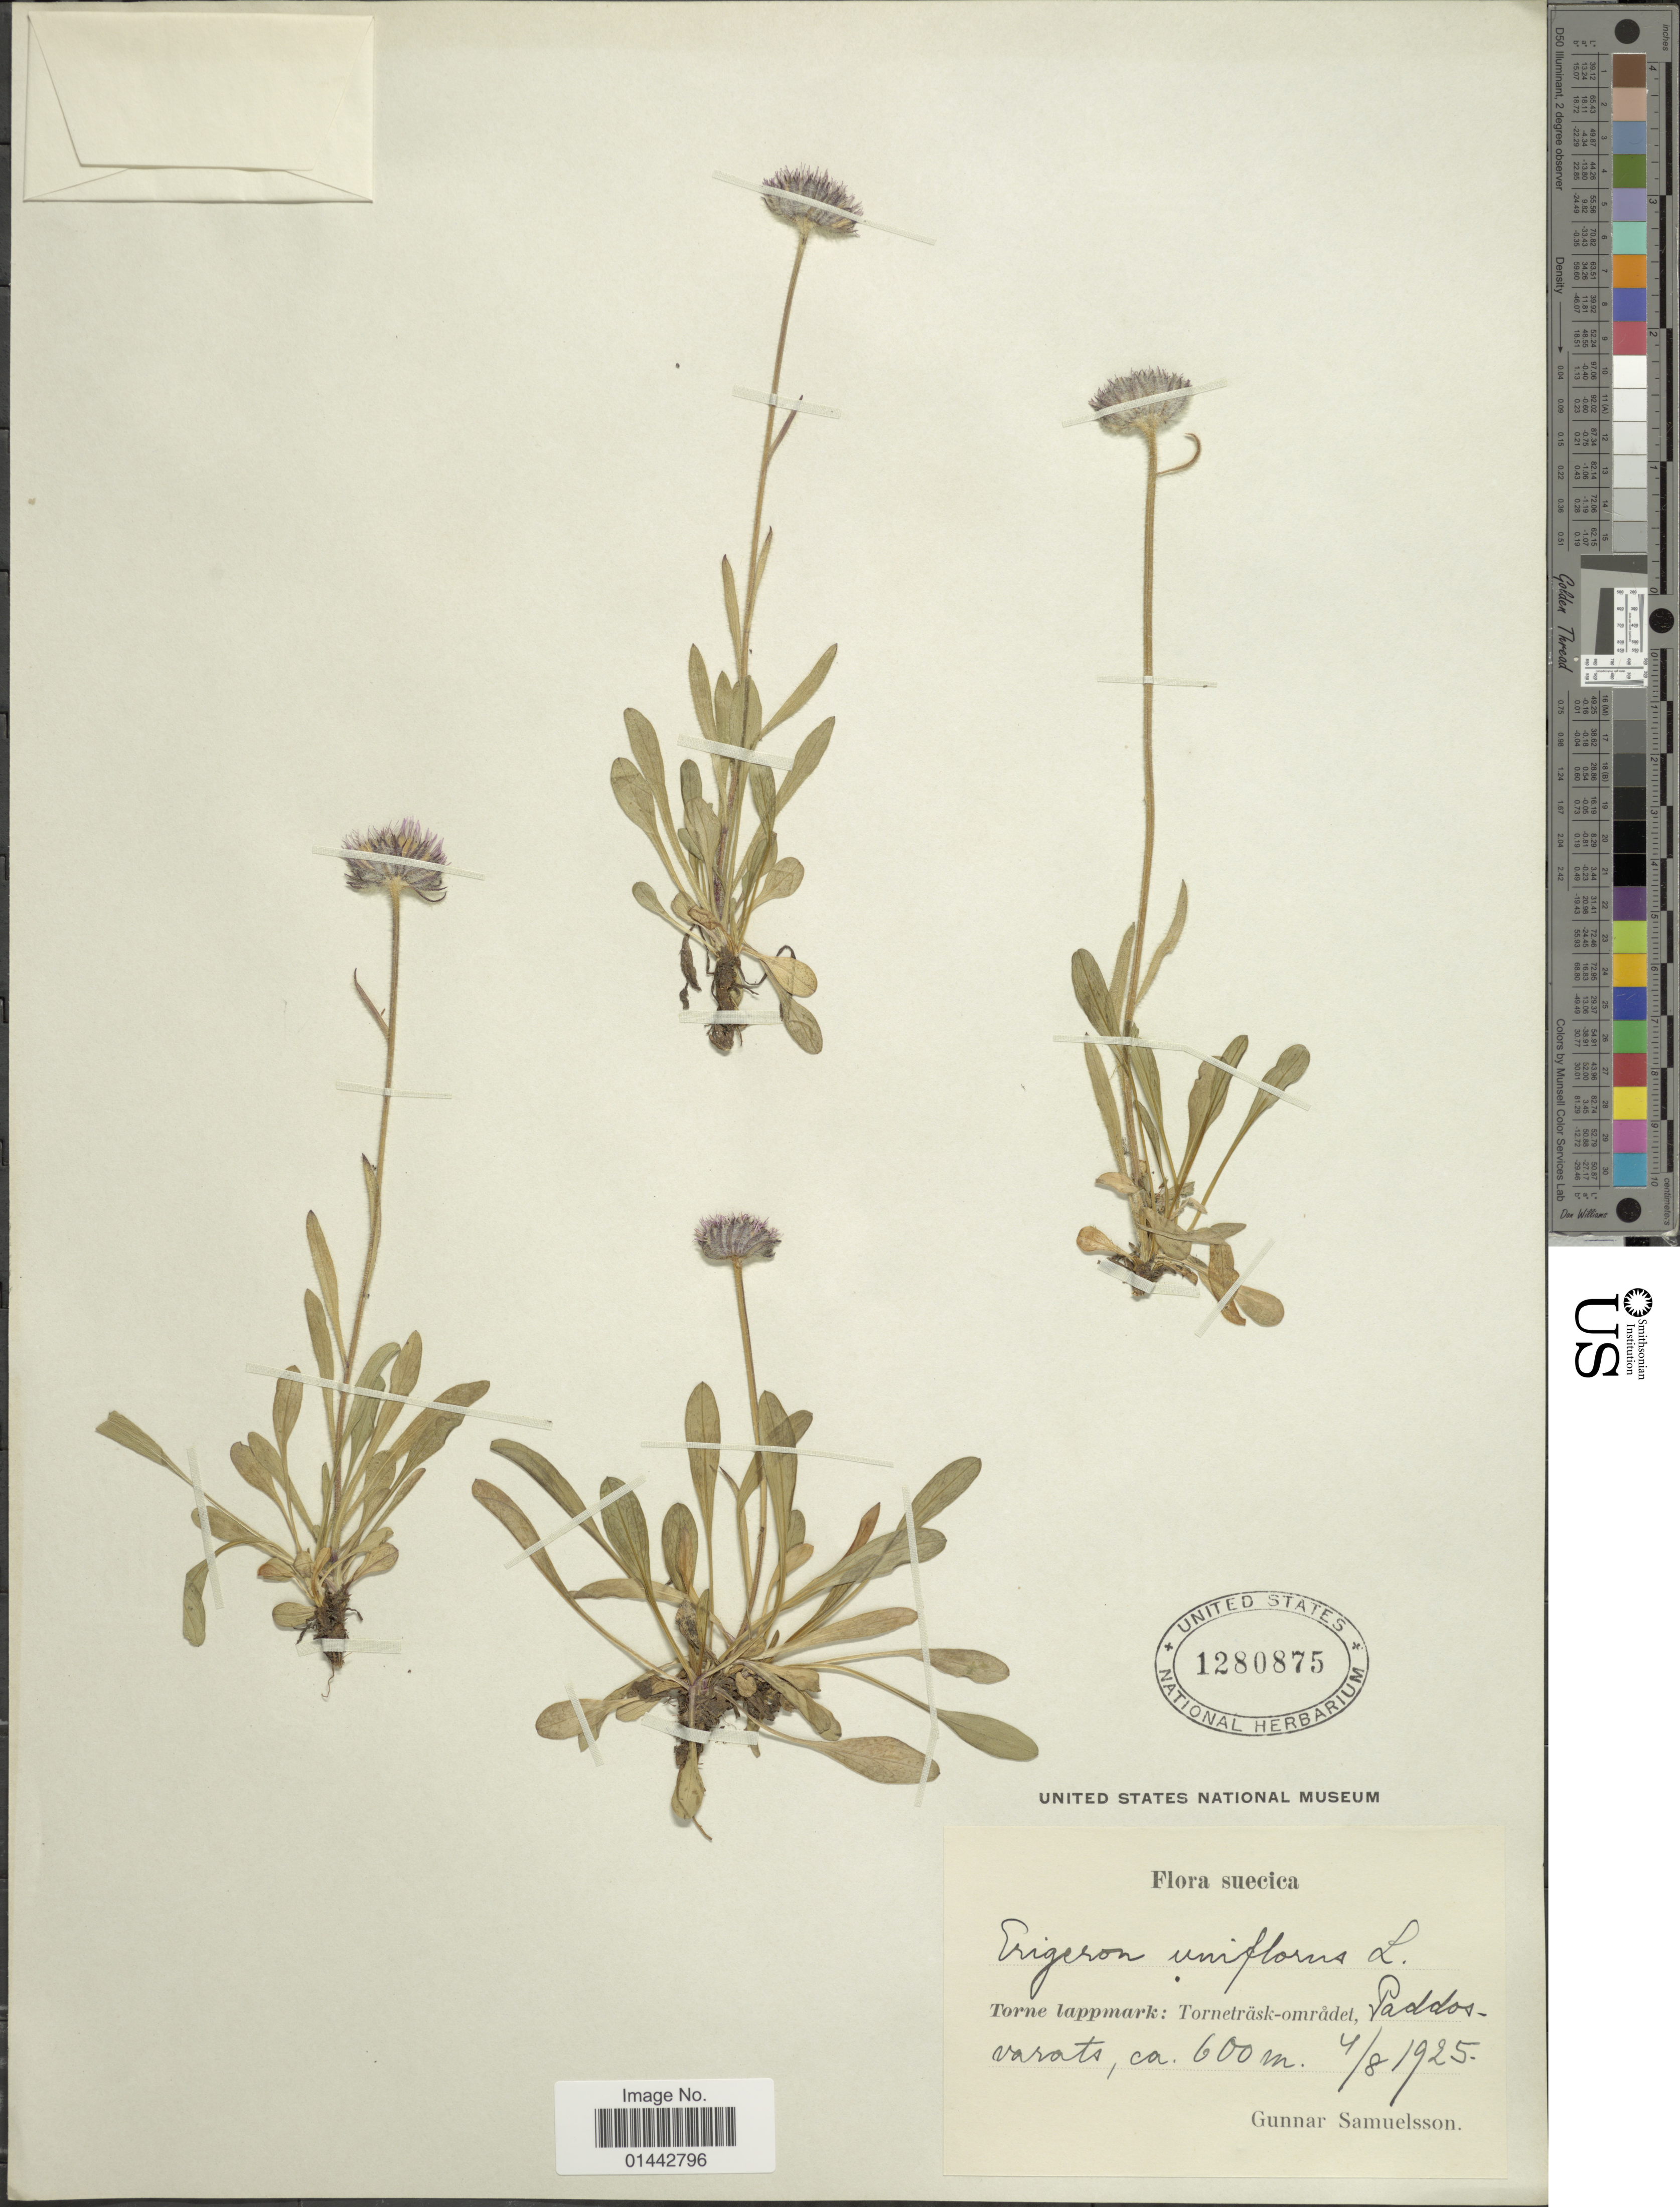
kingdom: Plantae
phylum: Tracheophyta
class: Magnoliopsida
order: Asterales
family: Asteraceae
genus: Erigeron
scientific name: Erigeron uniflorus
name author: L.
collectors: G. Samuelsson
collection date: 1925-08-04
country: Sweden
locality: Torne lappmark: Torneträsk-omradet, Paddos-varats.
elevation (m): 600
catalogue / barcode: US 1280875